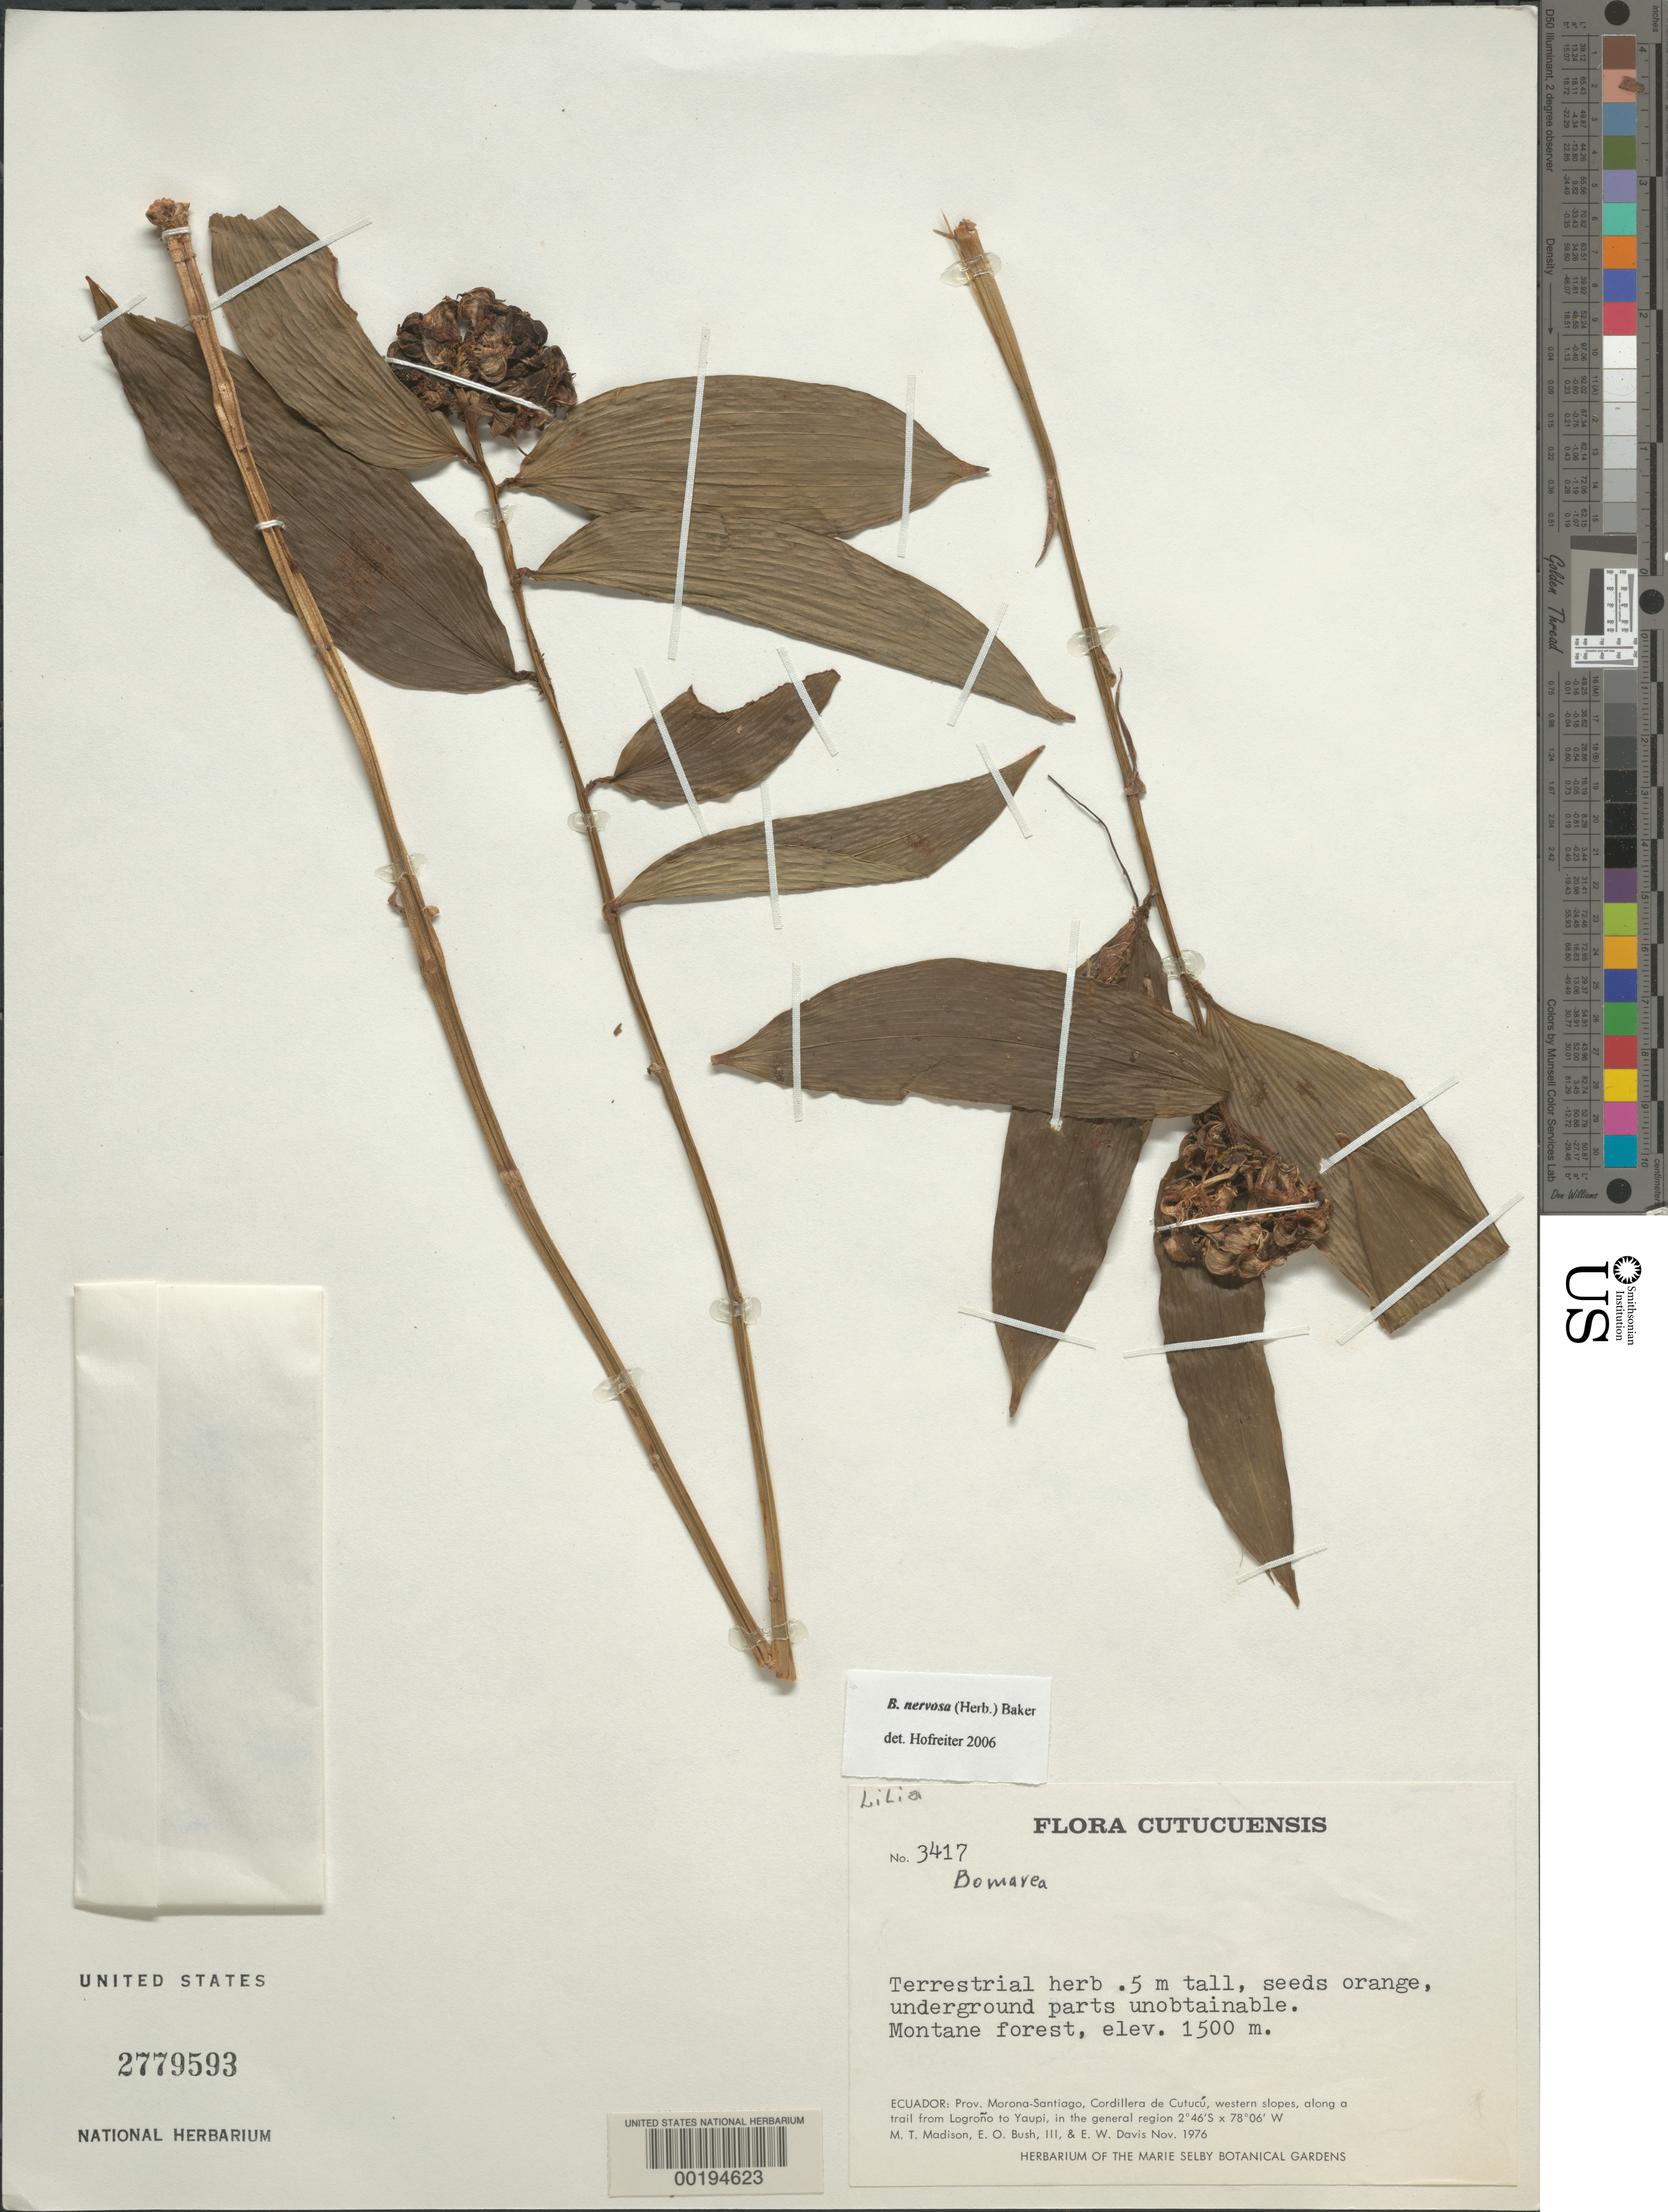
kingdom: Plantae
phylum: Tracheophyta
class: Liliopsida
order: Liliales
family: Alstroemeriaceae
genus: Bomarea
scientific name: Bomarea sp.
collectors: M. T. Madison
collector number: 3417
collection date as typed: Nov 1976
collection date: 1976-11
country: Ecuador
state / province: Morona-Santiago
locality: Cordillera de cutucu, western slopes, along a Trail from logrono to yaupi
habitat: Montane forest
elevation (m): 1500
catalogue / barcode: US 2779593